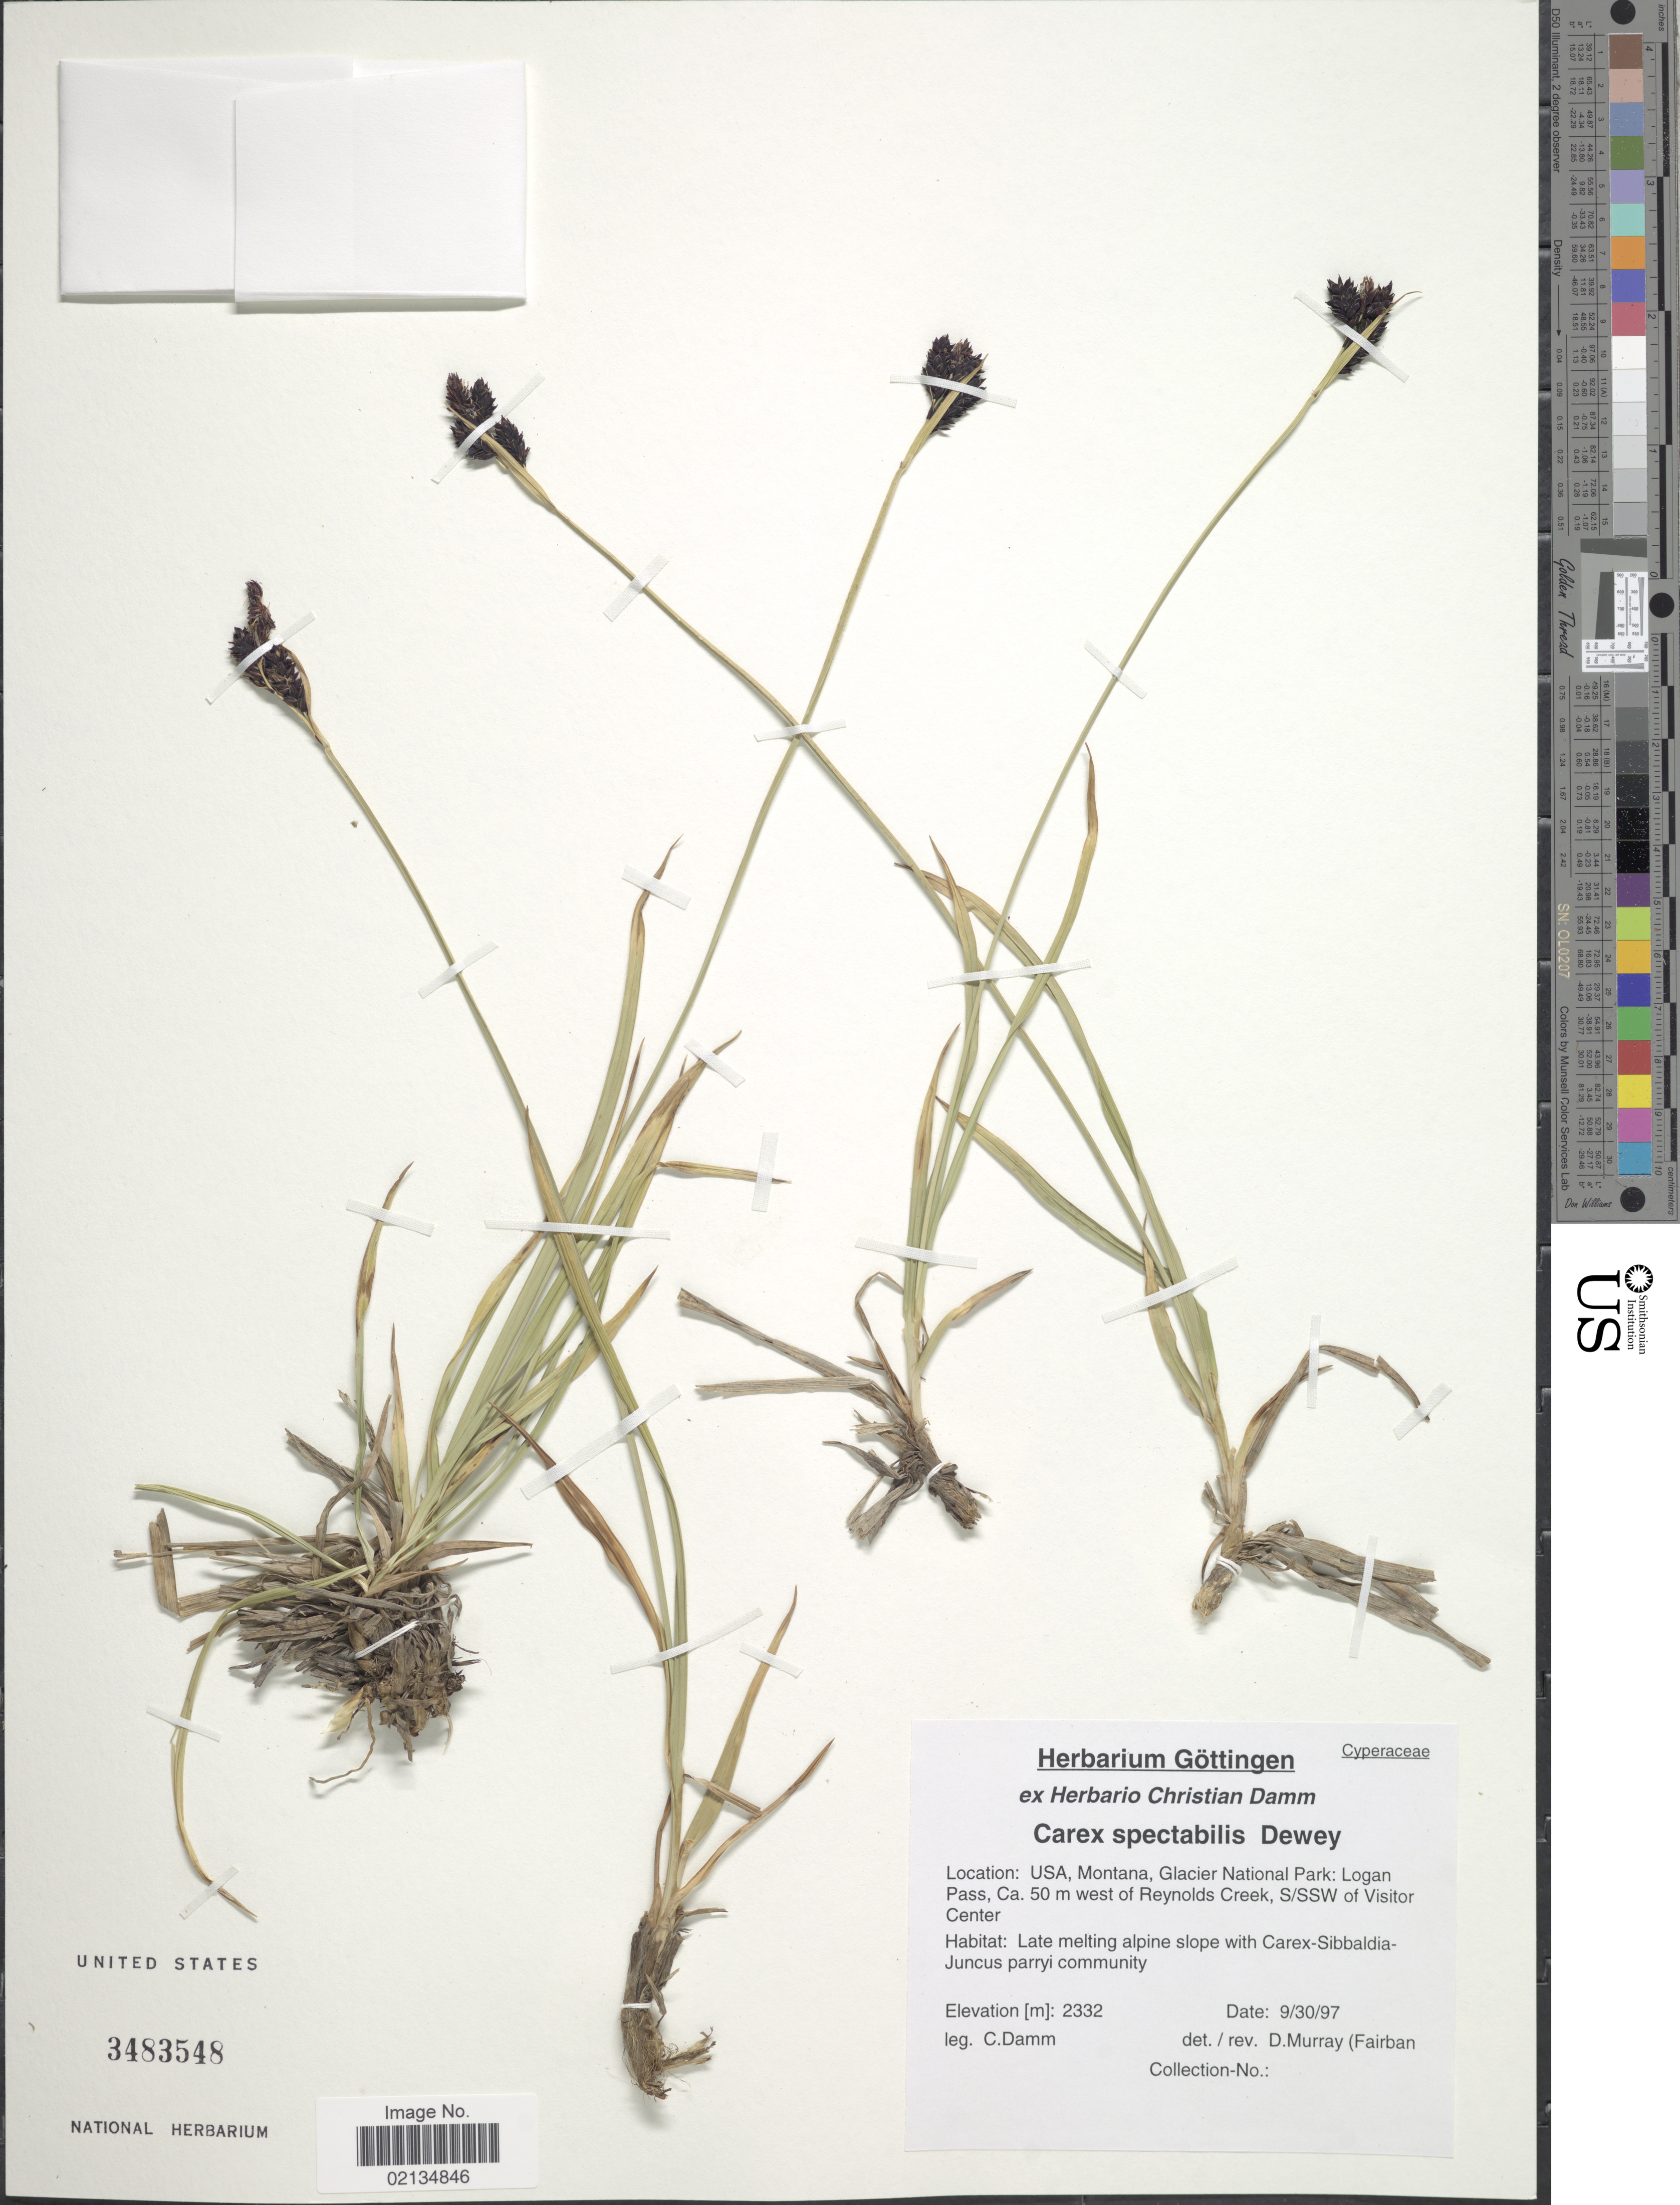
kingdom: Plantae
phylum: Tracheophyta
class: Liliopsida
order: Poales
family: Cyperaceae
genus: Carex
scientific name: Carex spectabilis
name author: Dewey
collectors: C. Damm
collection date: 1997-09-30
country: United States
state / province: Montana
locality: Glacier National Park: Logan Pass, Ca. 50 m west of Reynolds Creek, S/SSW of Visitor Center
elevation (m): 2332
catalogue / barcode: US 3483548